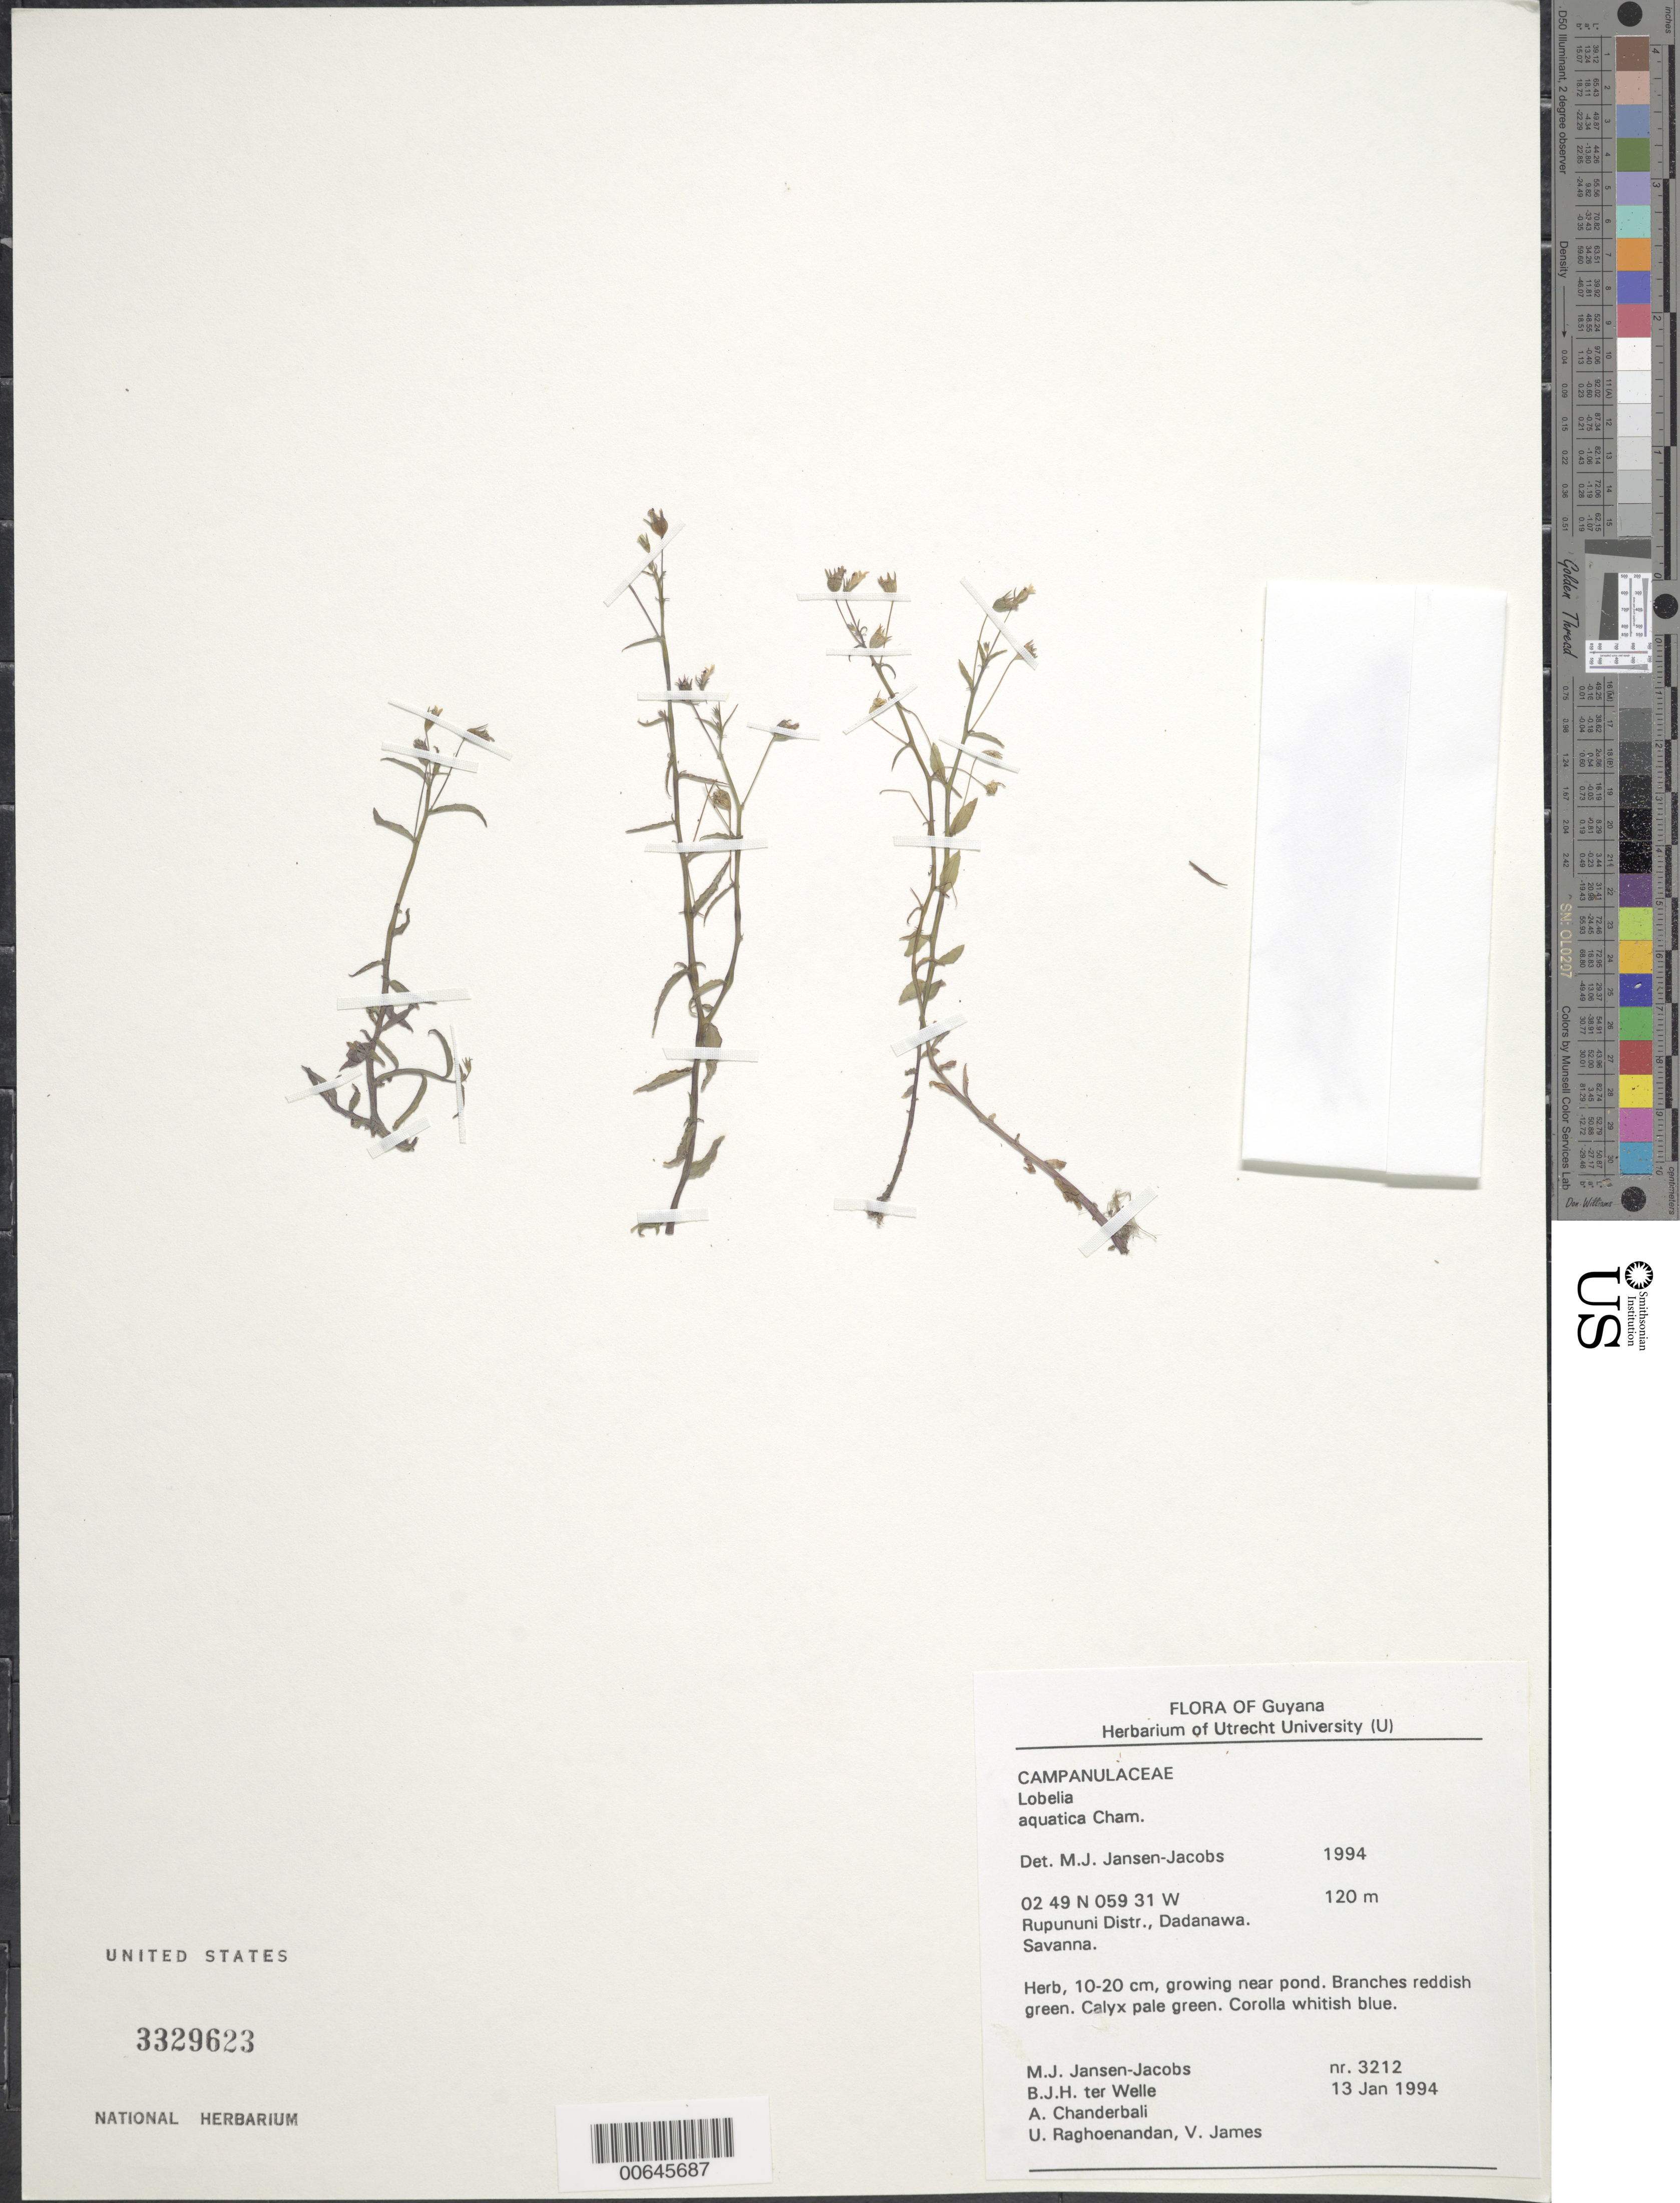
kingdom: Plantae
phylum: Tracheophyta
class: Magnoliopsida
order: Asterales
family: Campanulaceae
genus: Lobelia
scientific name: Lobelia aquatica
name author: Cham.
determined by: DeFilipps, R. A.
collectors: M. J. Jansen-Jacobs, B. Welle, A. S. Chanderbali, U. Raghoenandan & V. James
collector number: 3212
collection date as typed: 13-Jan-94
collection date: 1994-01-13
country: Guyana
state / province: U. Takutu-U. Essequibo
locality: Rupununi District, Dadanawa, Rupununi River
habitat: Savanna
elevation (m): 120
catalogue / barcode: US 3329623